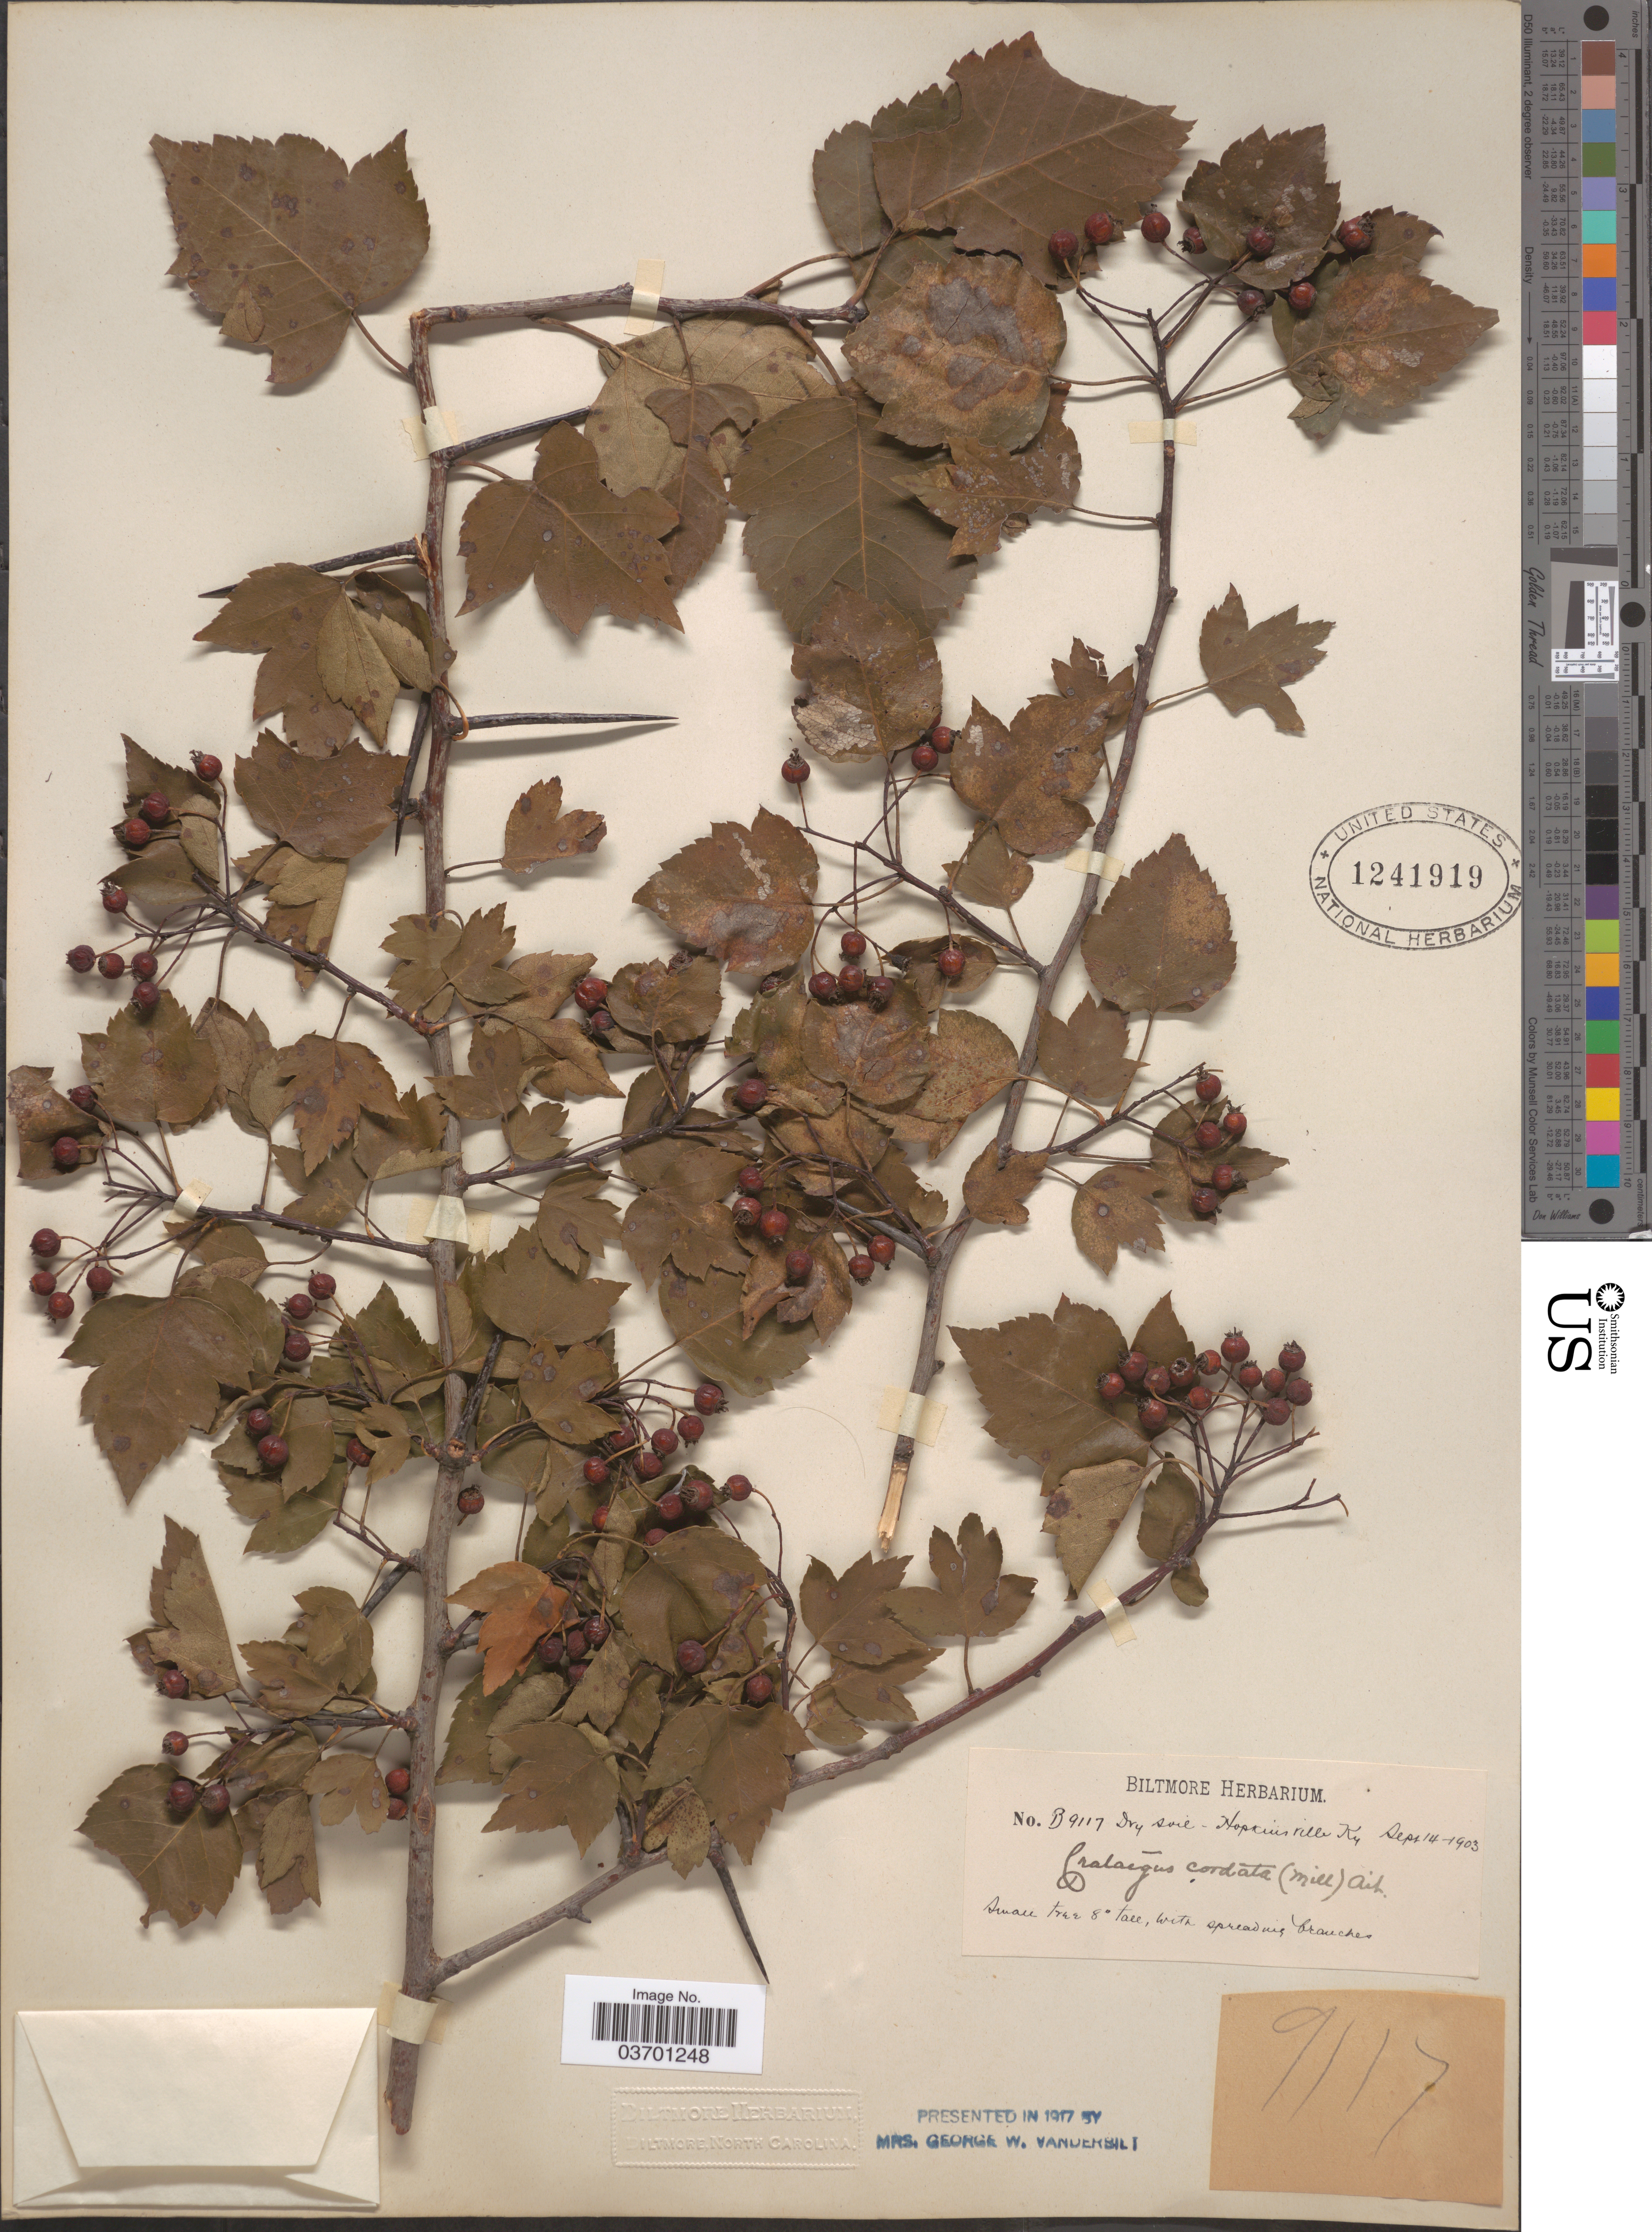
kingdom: Plantae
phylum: Tracheophyta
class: Magnoliopsida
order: Rosales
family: Rosaceae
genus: Crataegus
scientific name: Crataegus phaenopyrum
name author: (L. f.) Medik.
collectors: ex herb. Biltmore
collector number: B9117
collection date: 1903-09-14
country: United States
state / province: Kentucky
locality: Hopkinsville.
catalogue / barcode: US 1241919